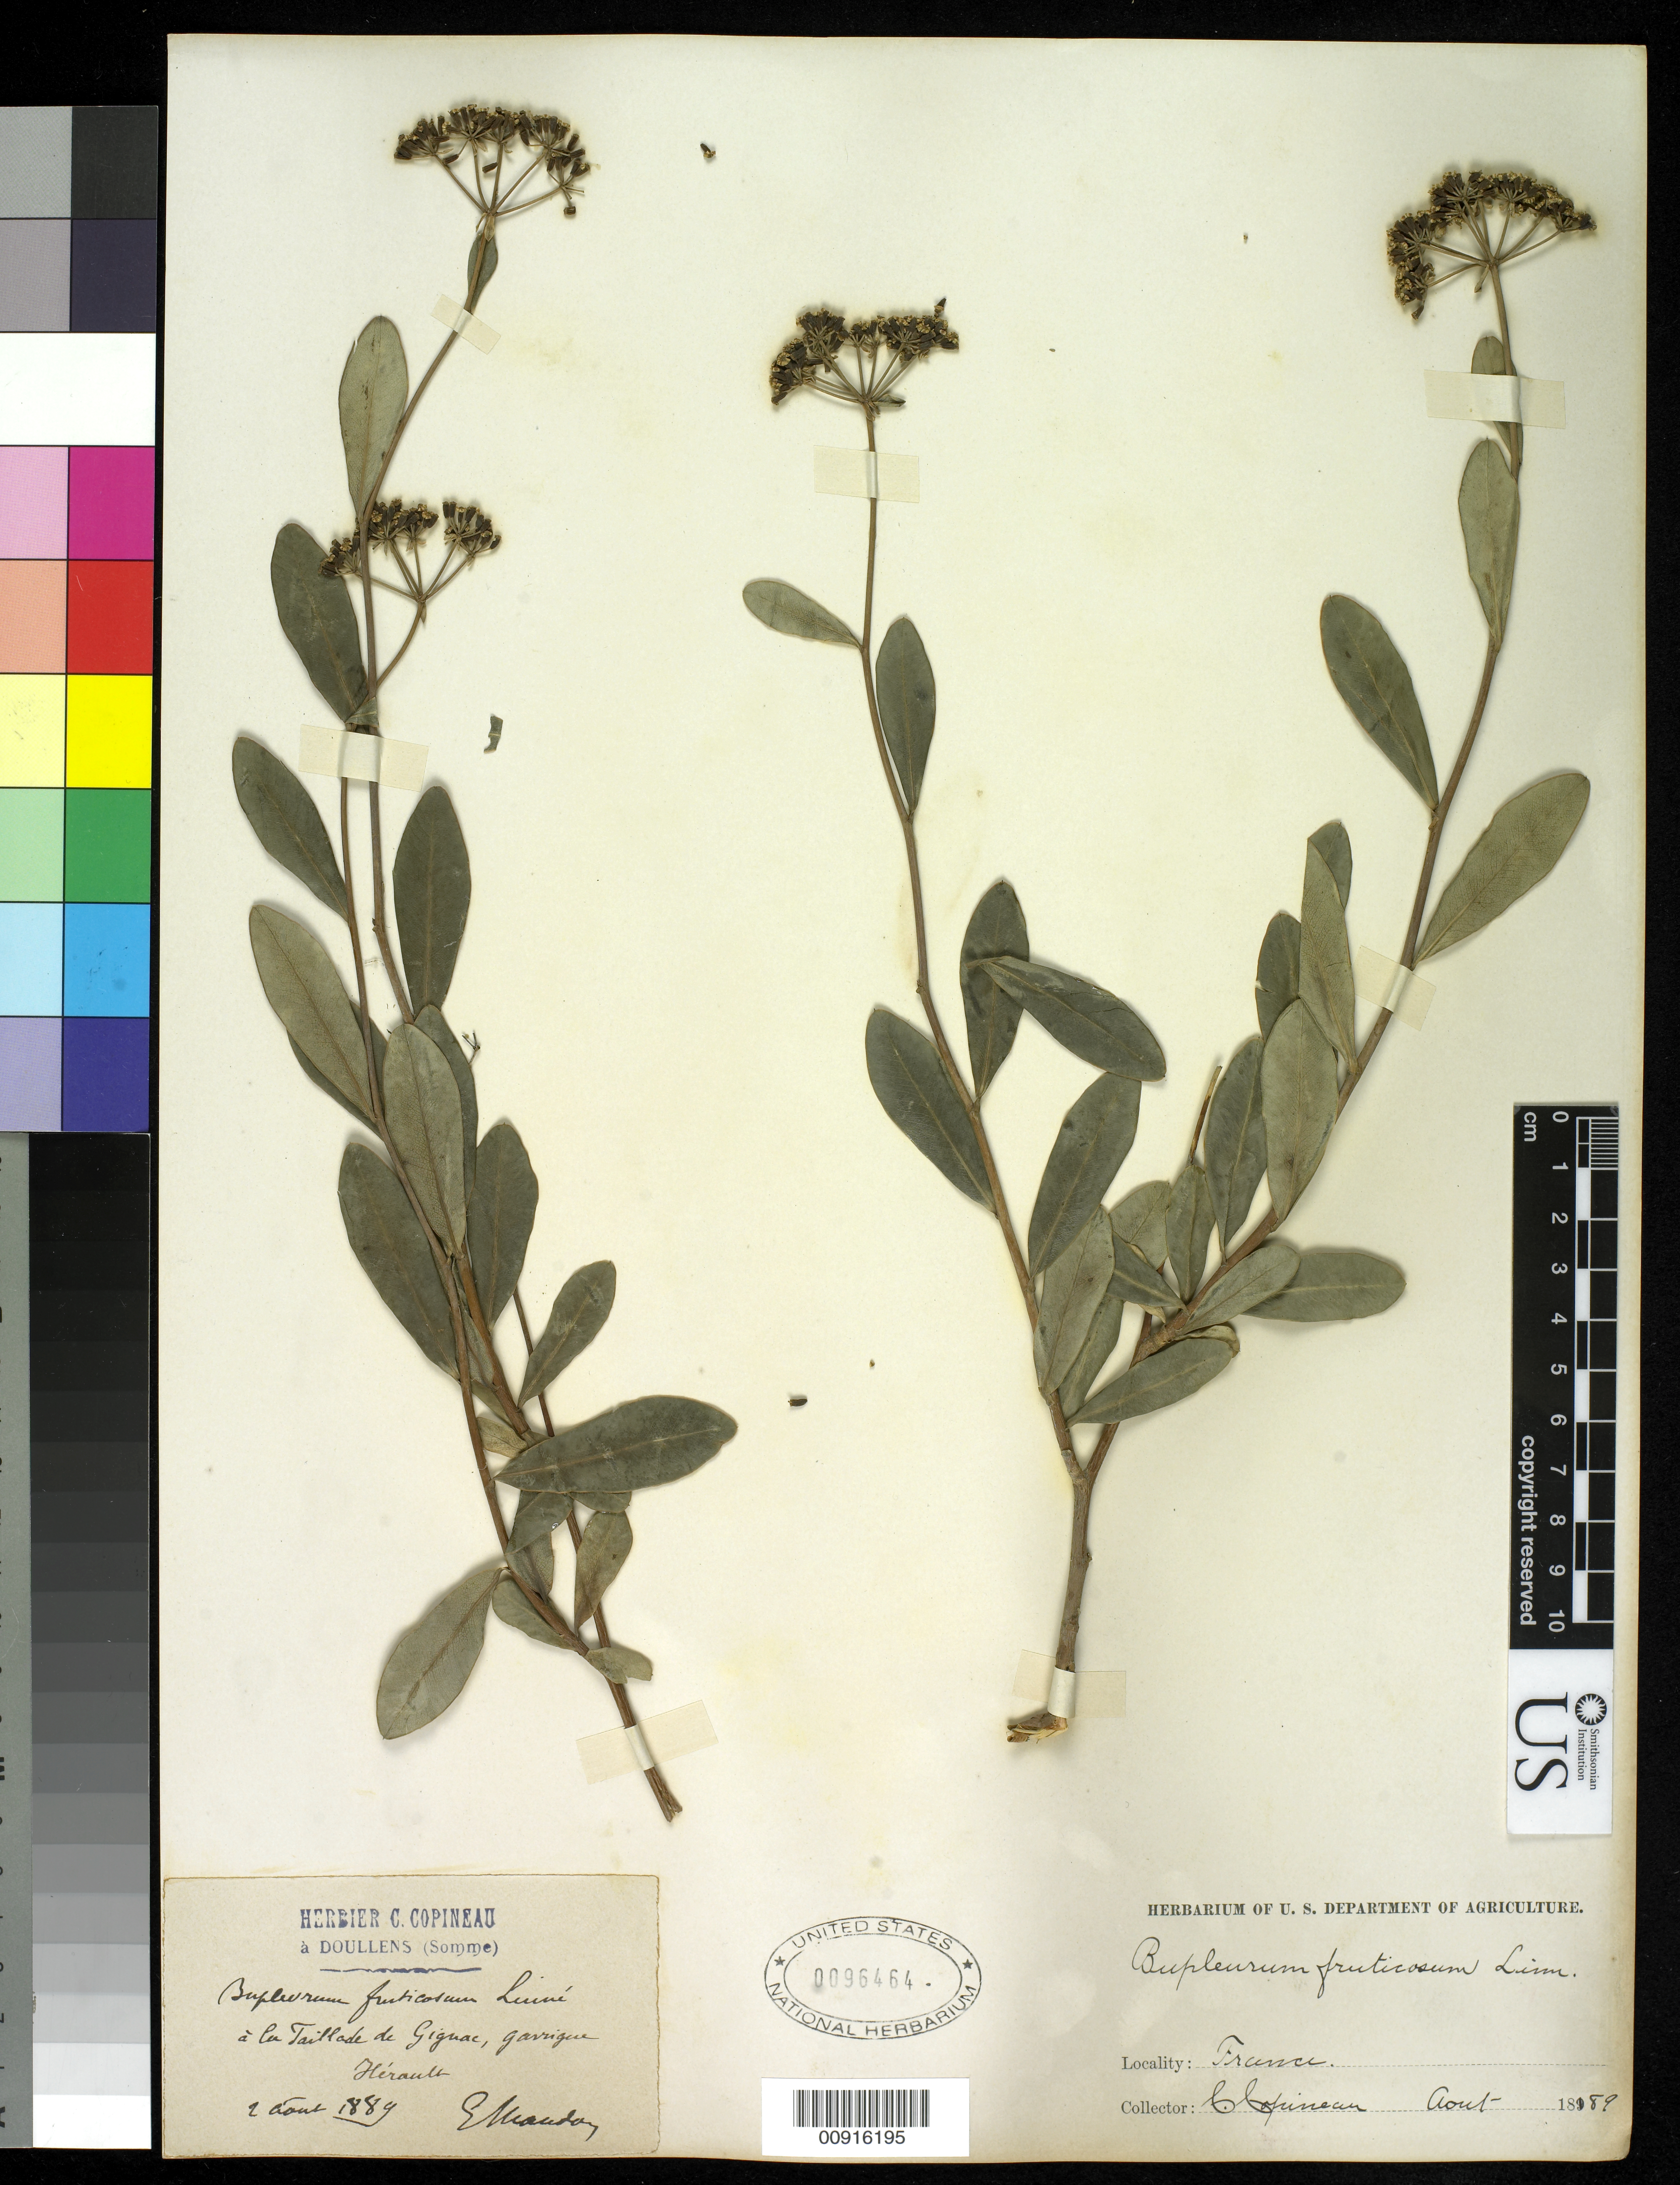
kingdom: Plantae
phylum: Tracheophyta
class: Magnoliopsida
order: Apiales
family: Apiaceae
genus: Bupleurum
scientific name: Bupleurum fruticosum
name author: L.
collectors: C. Copineau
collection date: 1889-08-02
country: France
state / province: Occitanie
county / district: Hérault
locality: a la taillade du Giguac, garrigue, Heralt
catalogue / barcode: US 96464